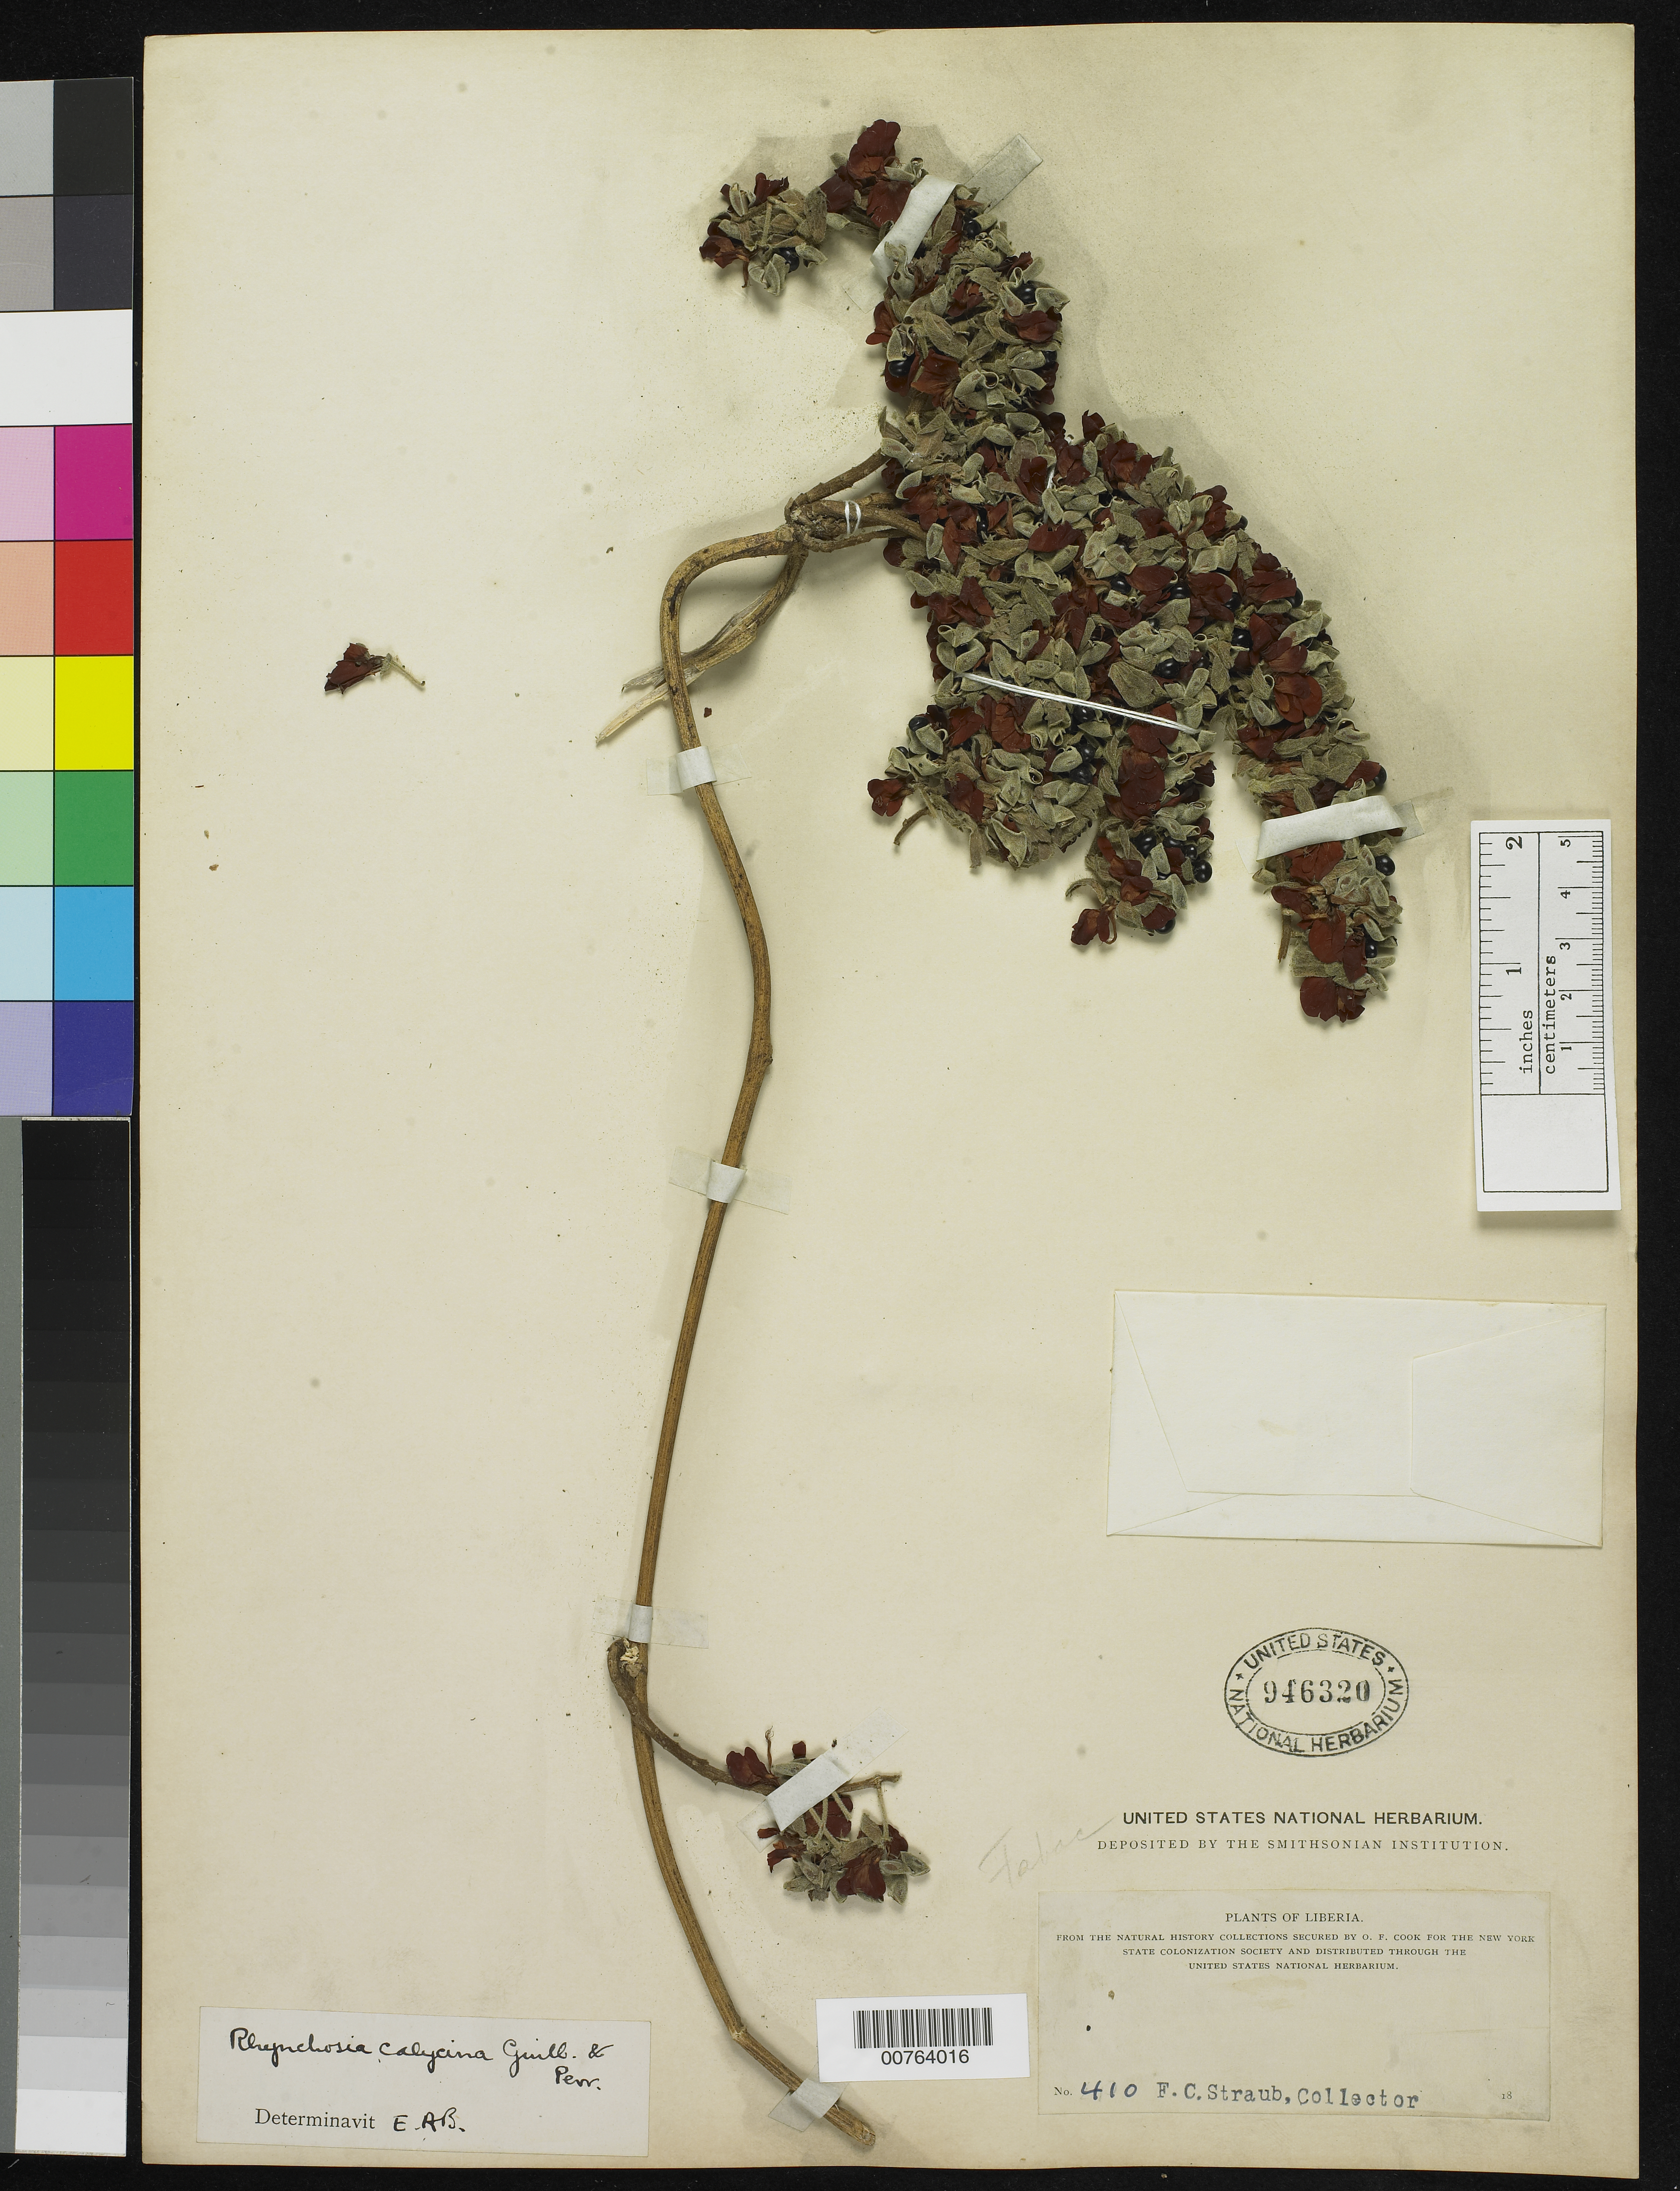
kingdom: Plantae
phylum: Tracheophyta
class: Magnoliopsida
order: Fabales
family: Fabaceae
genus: Rhynchosia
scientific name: Rhynchosia calycina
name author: Guill. & Perr.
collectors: F. Straub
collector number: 410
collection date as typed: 18--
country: Liberia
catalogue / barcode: US 946320